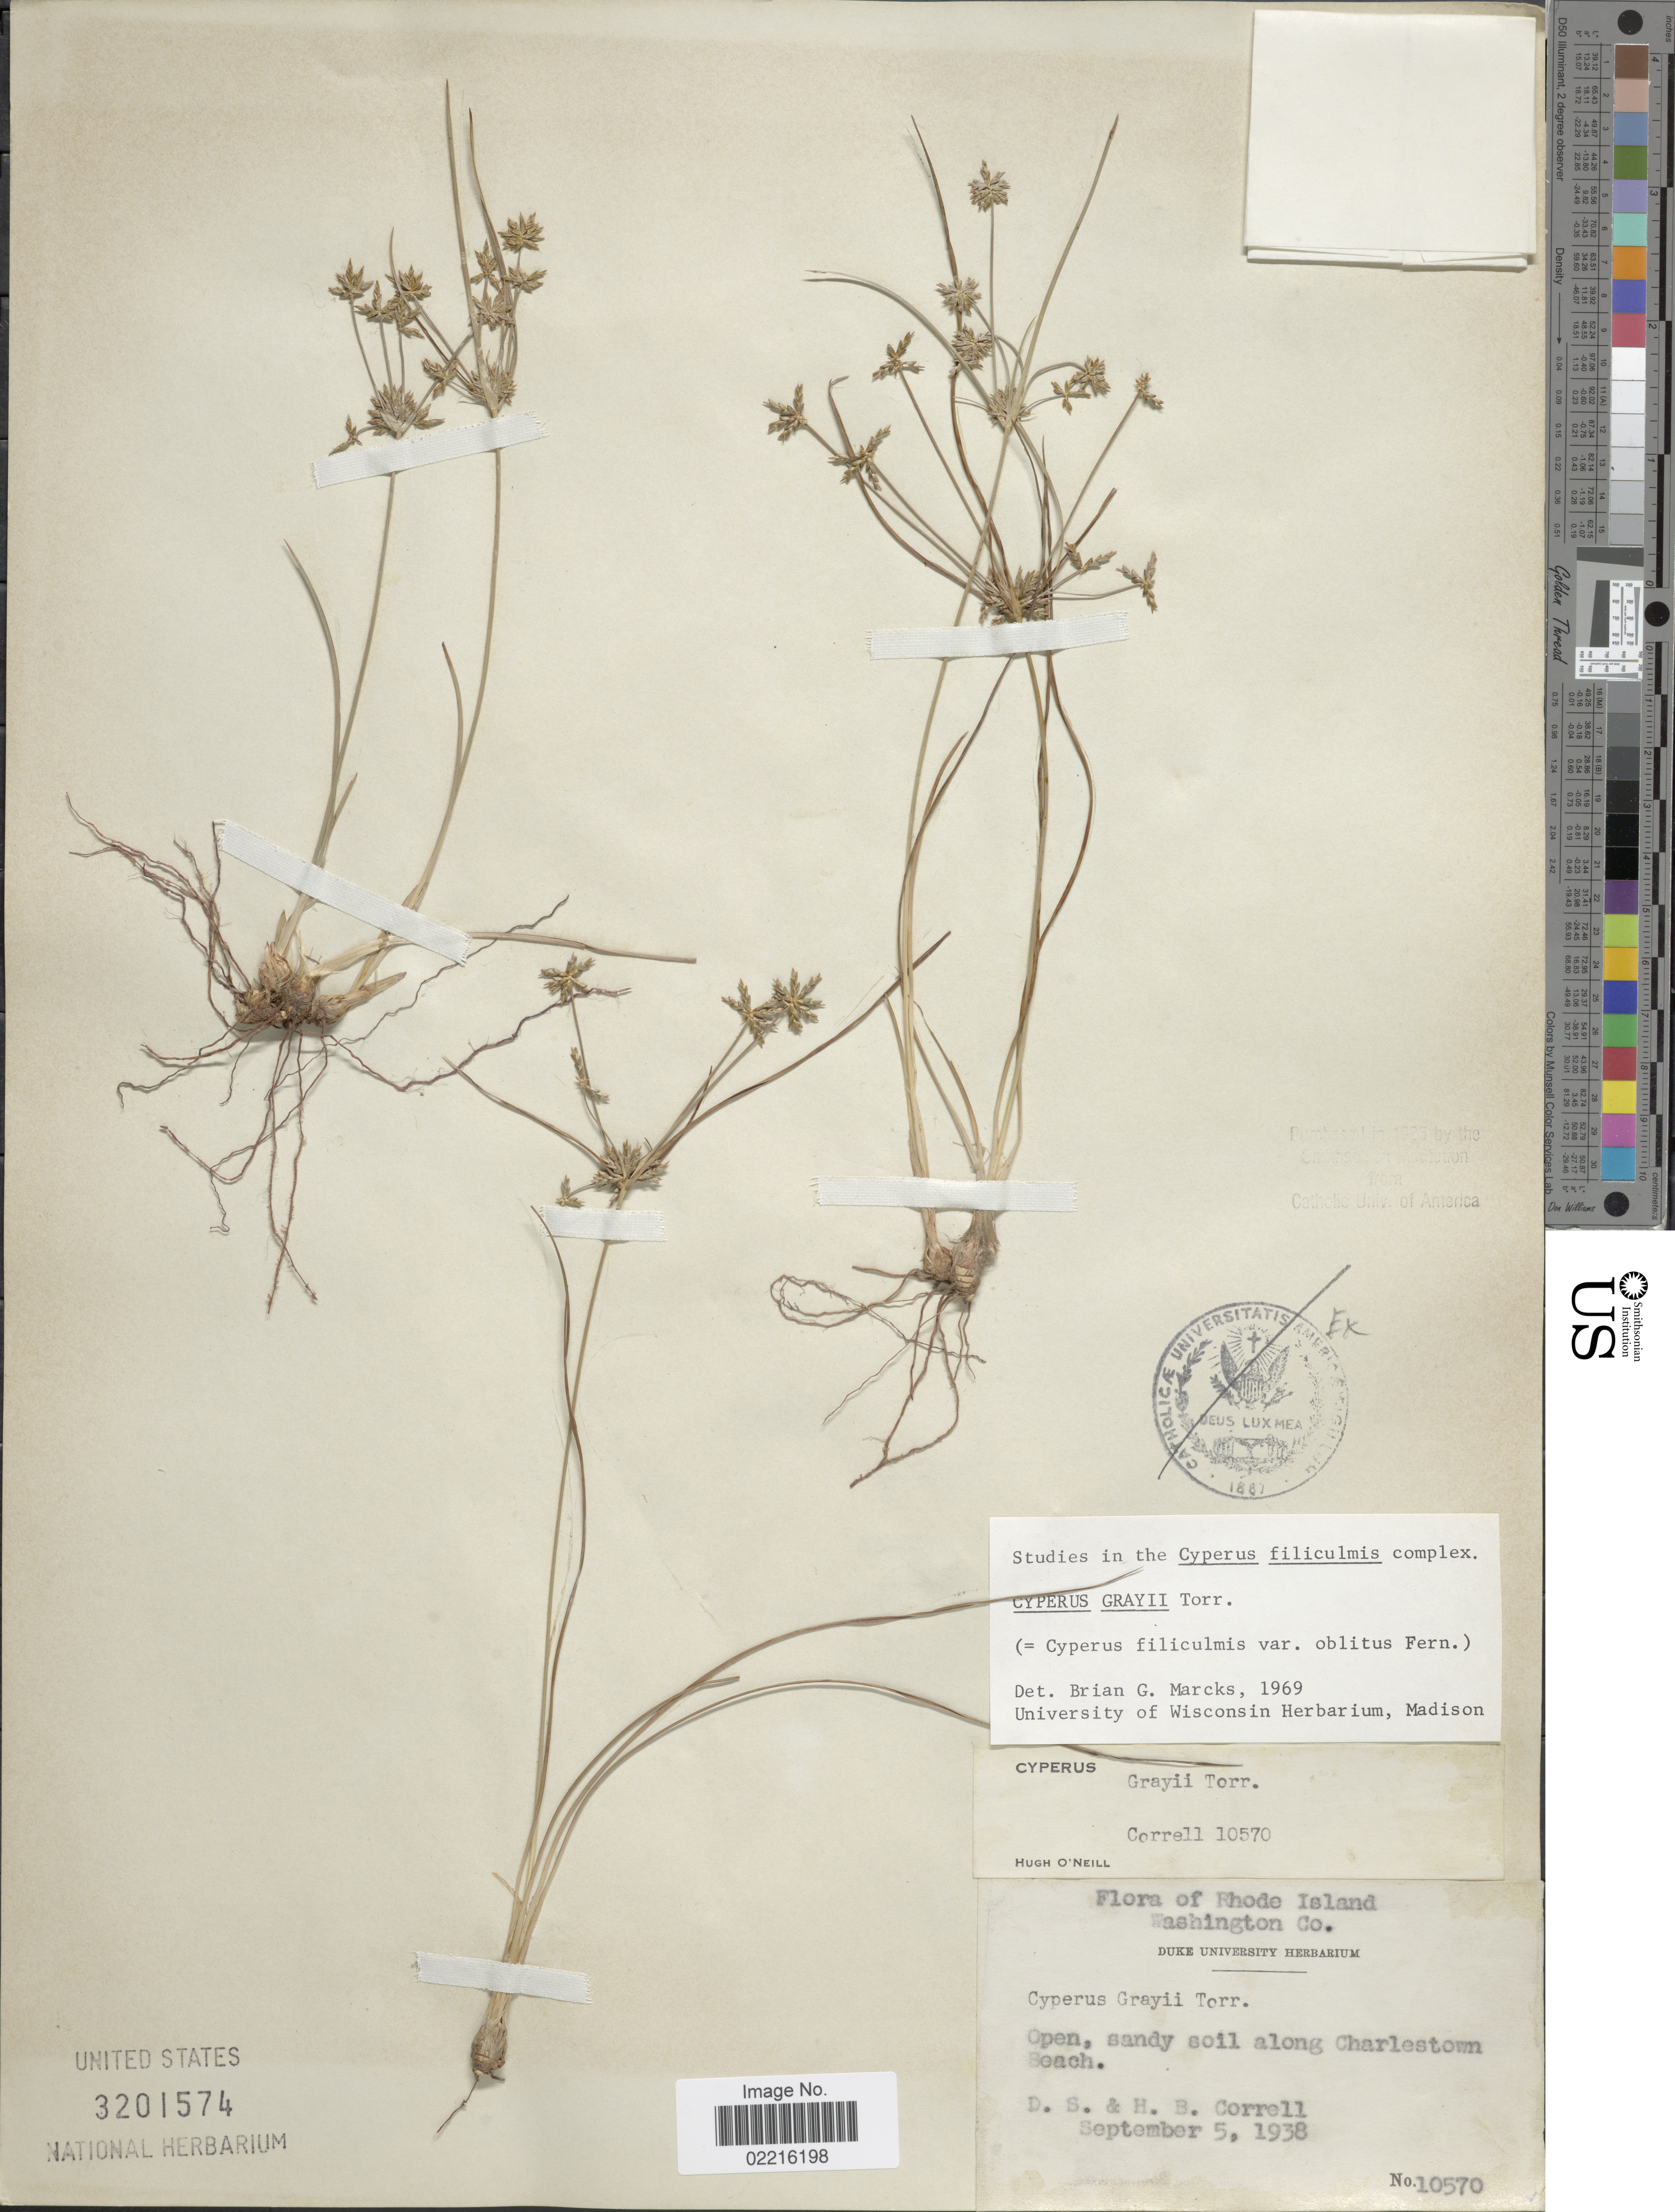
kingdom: Plantae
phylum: Tracheophyta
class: Liliopsida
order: Poales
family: Cyperaceae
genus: Cyperus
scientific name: Cyperus grayi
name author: Torr.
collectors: D. S. Correll & H. Correll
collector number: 10570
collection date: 1938-09-05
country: United States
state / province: Rhode Island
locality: Washington Co, Open, sandy soil along Charlestown Beach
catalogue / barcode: US 3201574